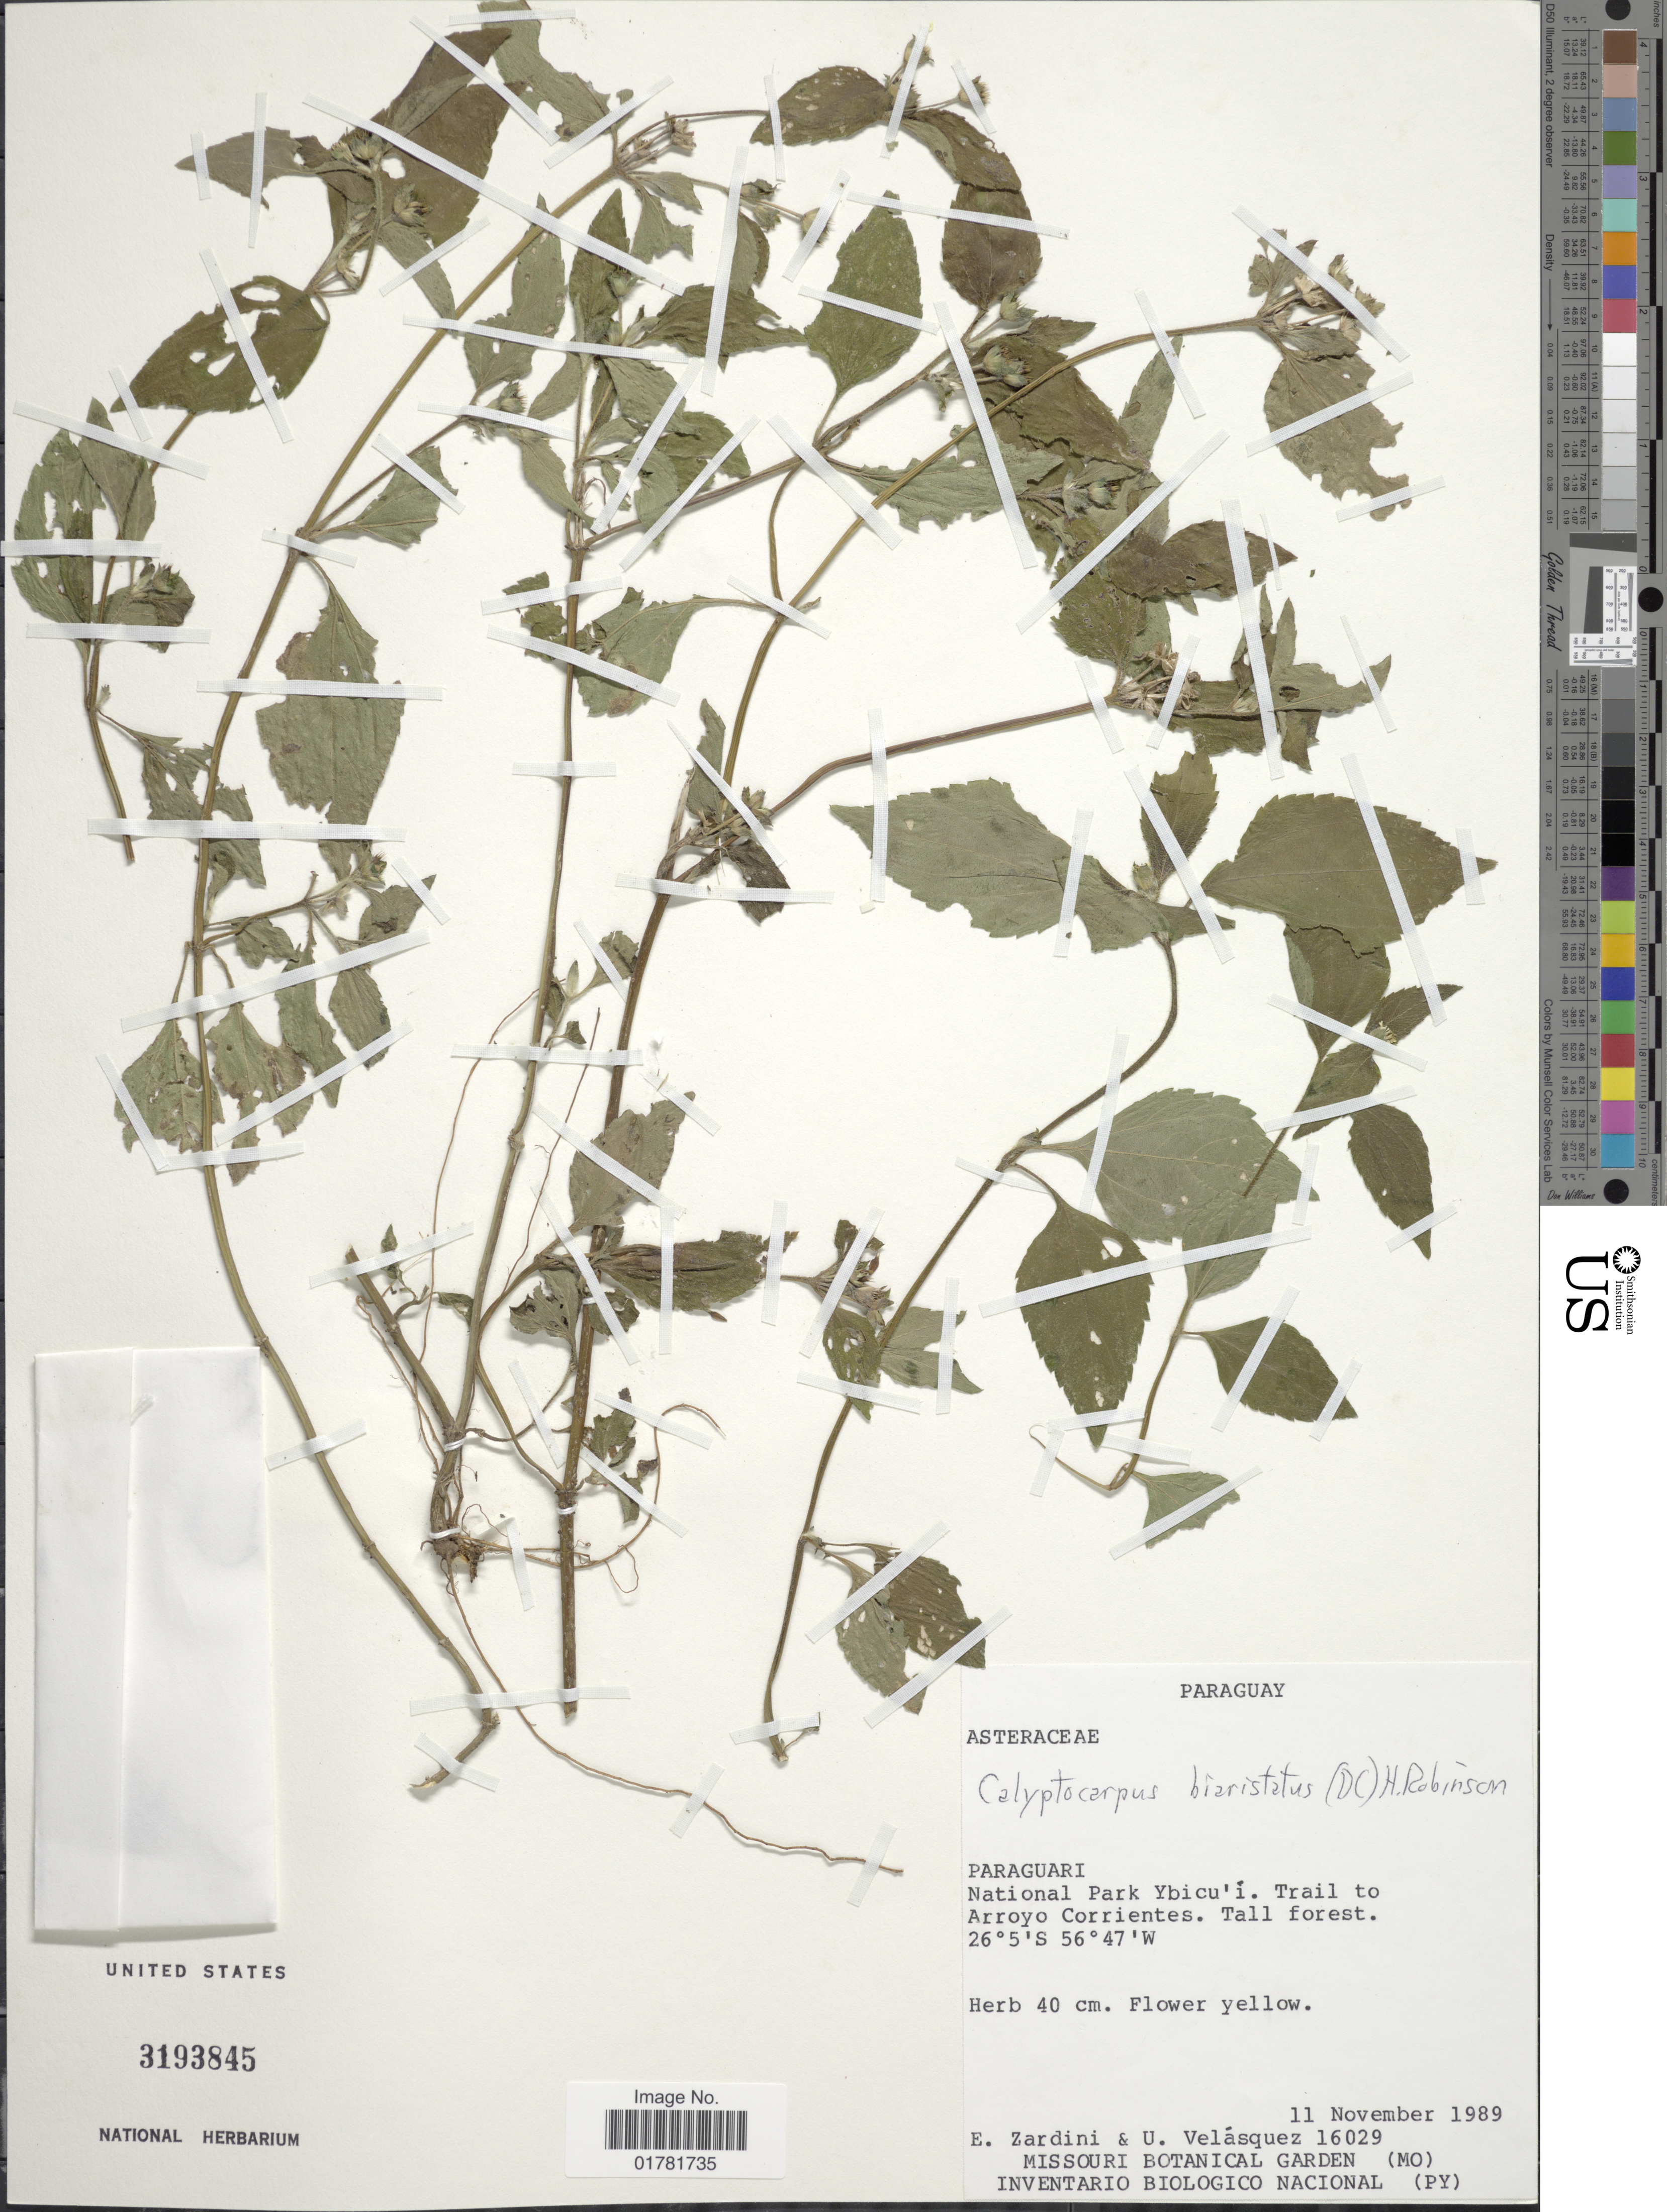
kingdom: Plantae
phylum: Tracheophyta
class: Magnoliopsida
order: Asterales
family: Asteraceae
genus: Calyptocarpus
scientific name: Calyptocarpus baristatus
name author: (DC.) H. Rob.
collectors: E. M. Zardini & U. Velázquez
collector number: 16029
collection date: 1989-11-11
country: Paraguay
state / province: Paraguari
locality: National Park Ybicu'í. Trail to Arroyo Corrientes. Tall forest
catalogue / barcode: US 3193845